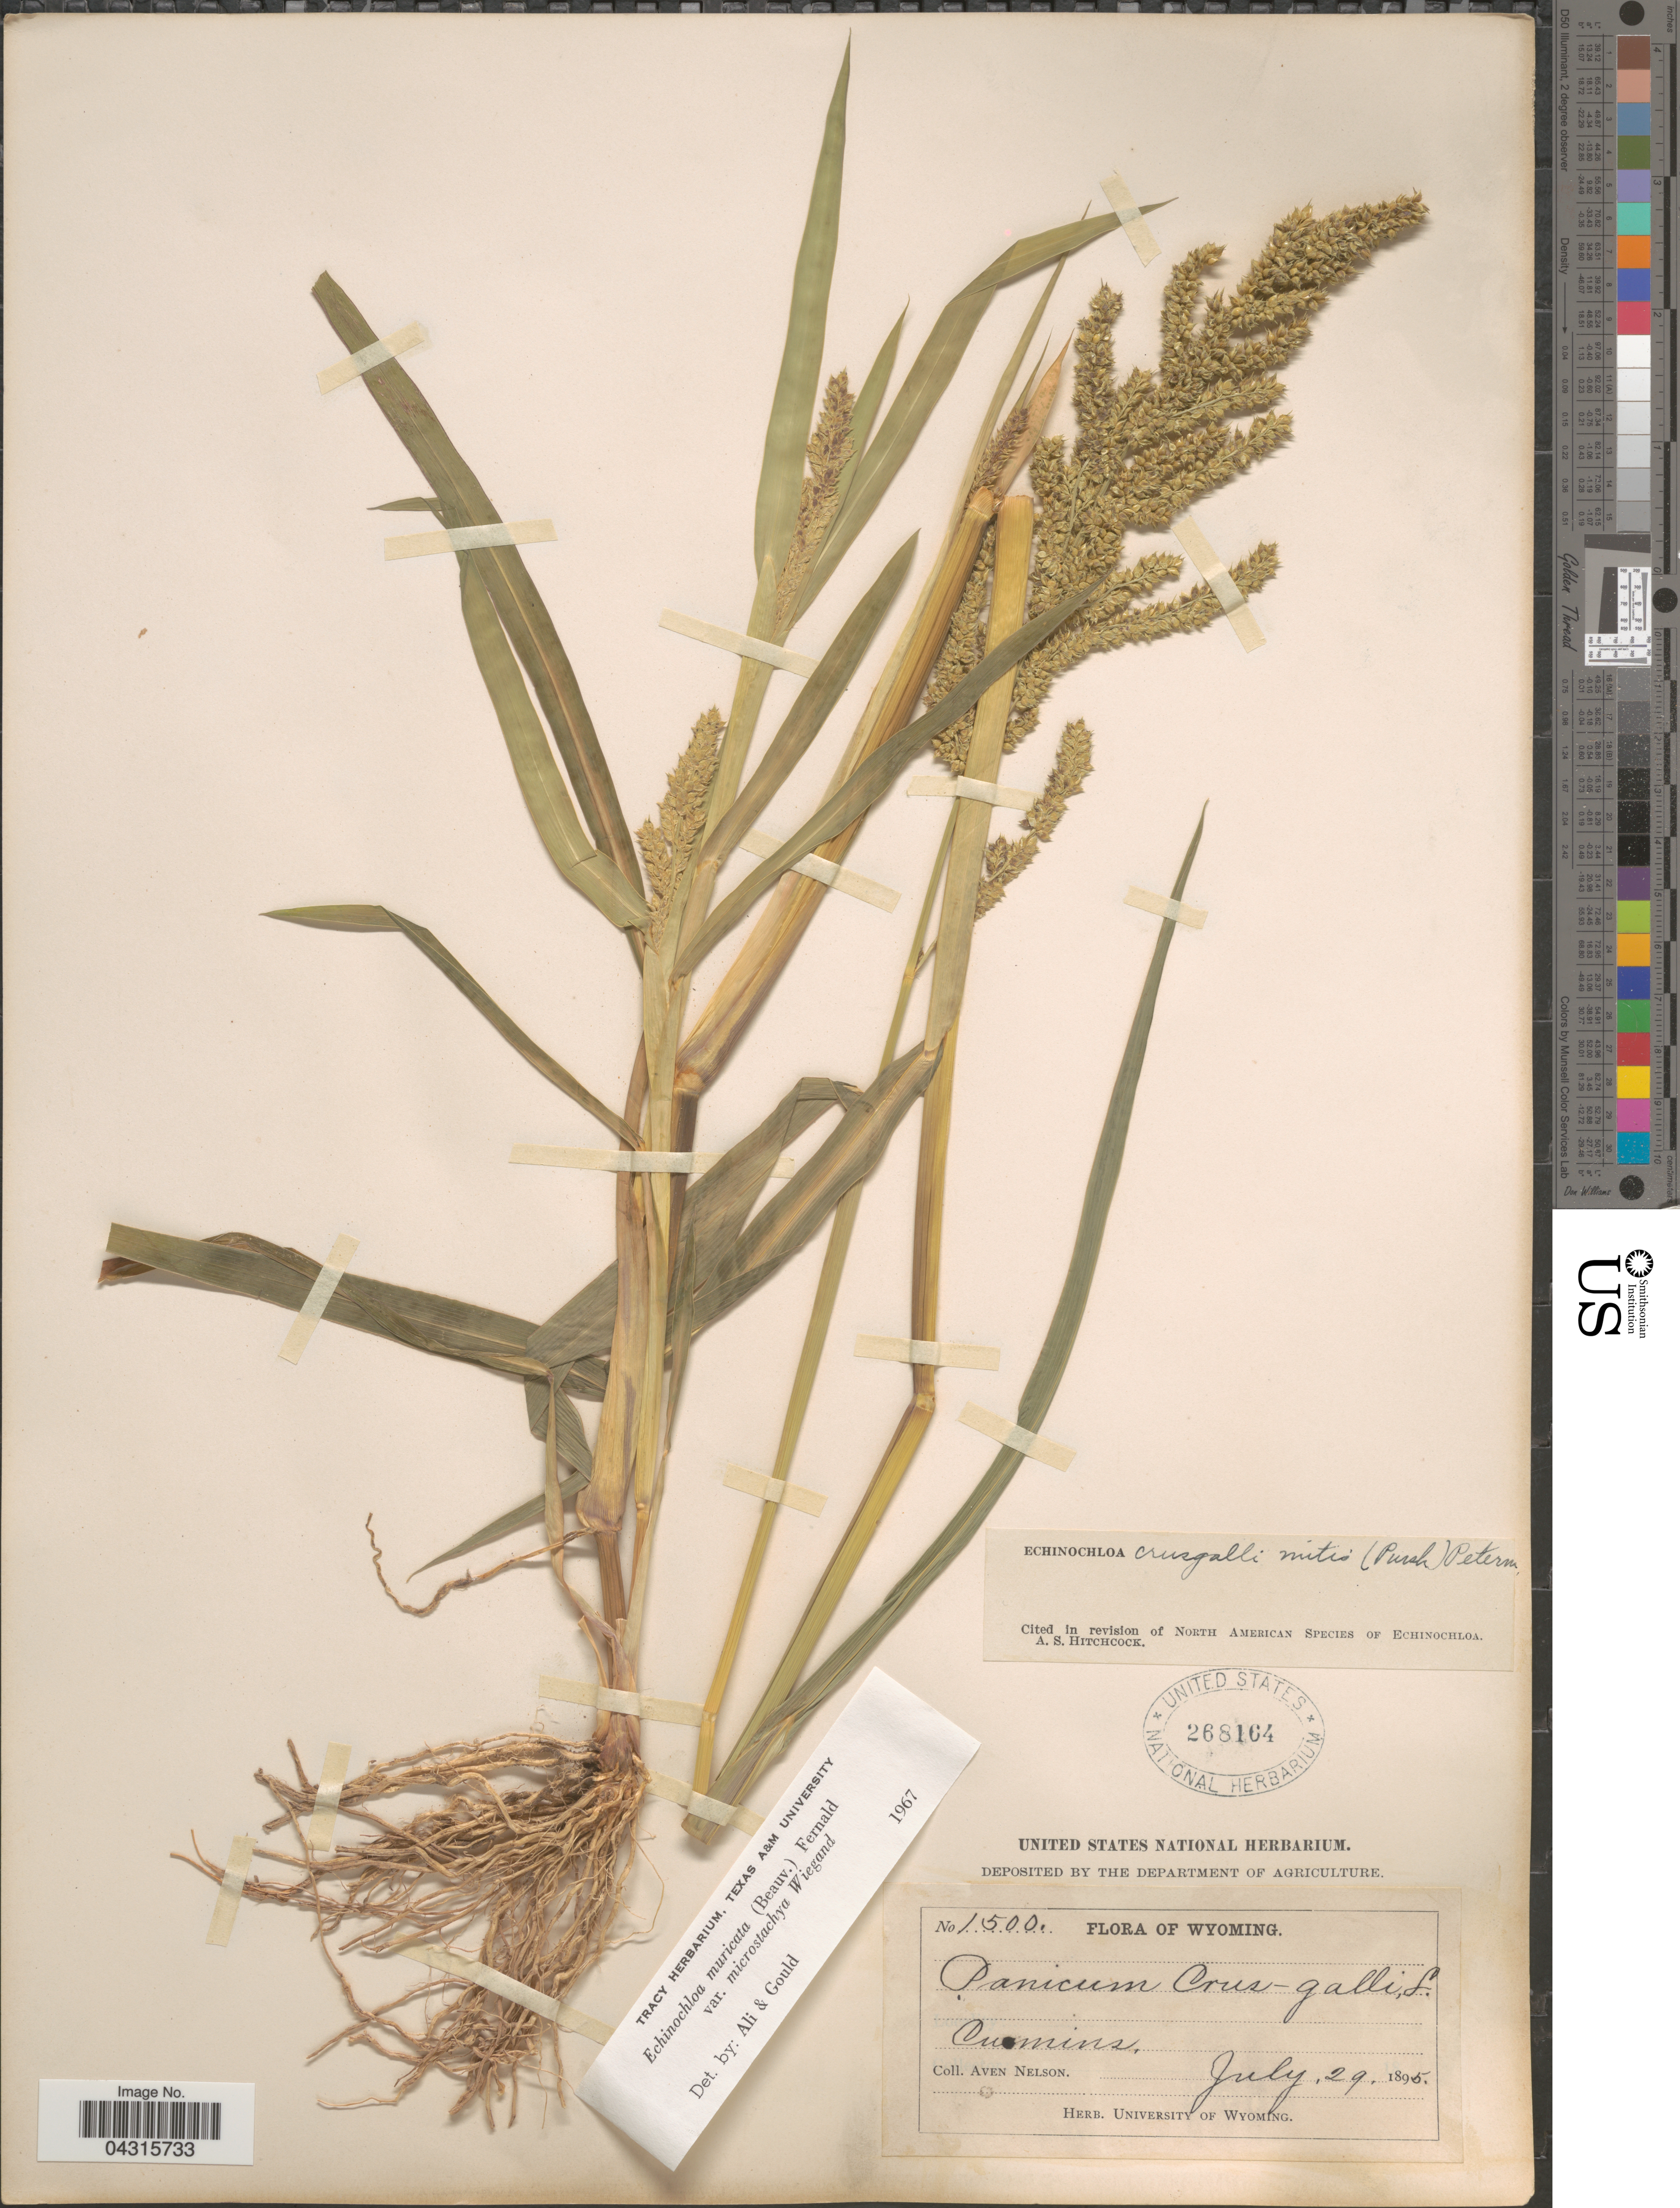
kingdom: Plantae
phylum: Tracheophyta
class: Liliopsida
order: Poales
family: Poaceae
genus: Echinochloa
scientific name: Echinochloa muricata var. microstachya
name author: Wiegand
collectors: A. Nelson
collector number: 1500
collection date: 1895-07-29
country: United States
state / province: Wyoming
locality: Cumins.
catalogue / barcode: US 268164